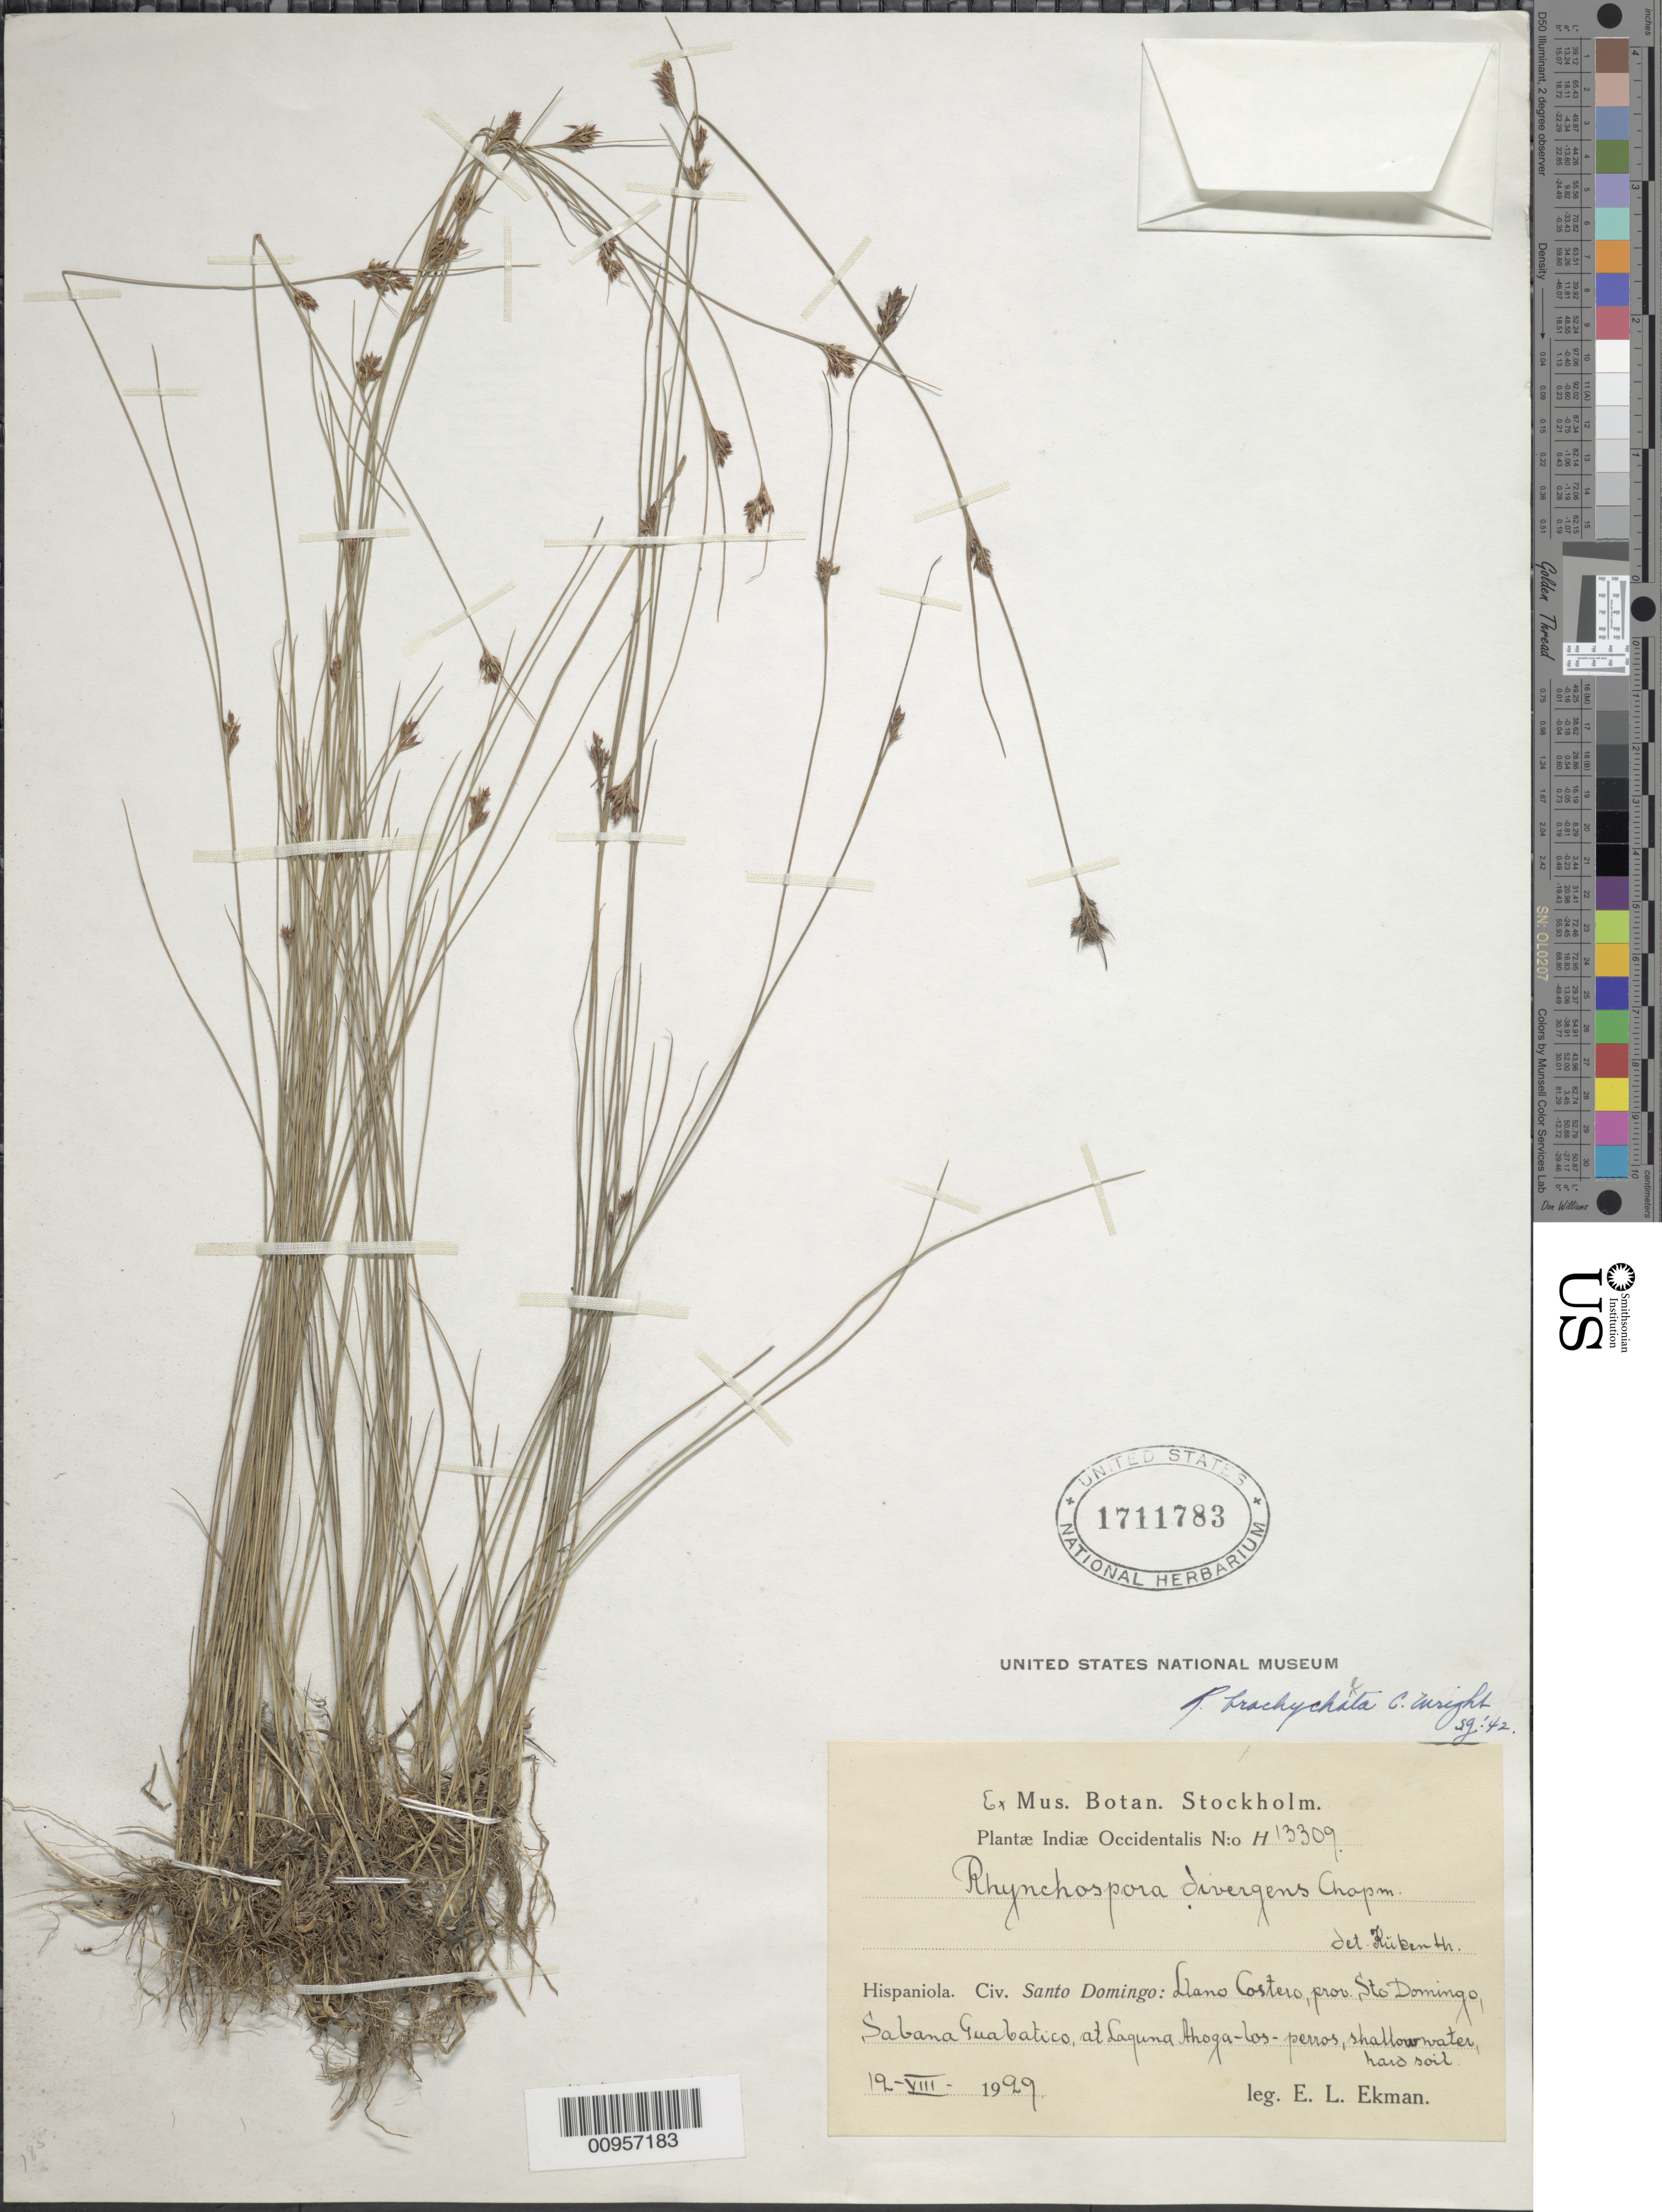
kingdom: Plantae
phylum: Tracheophyta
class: Liliopsida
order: Poales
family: Cyperaceae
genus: Rhynchospora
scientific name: Rhynchospora brachychaeta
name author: C. Wright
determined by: Gale, S.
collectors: E. L. Ekman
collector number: H 13309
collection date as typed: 12 Aug 1929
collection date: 1929-08-12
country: Dominican Republic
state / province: Santo Domingo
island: Hispaniola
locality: Llano Costero, Sabana Guabatico, at Laguna "Thoga los Perros"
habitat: Shallow water, hard soil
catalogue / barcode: US 1711783